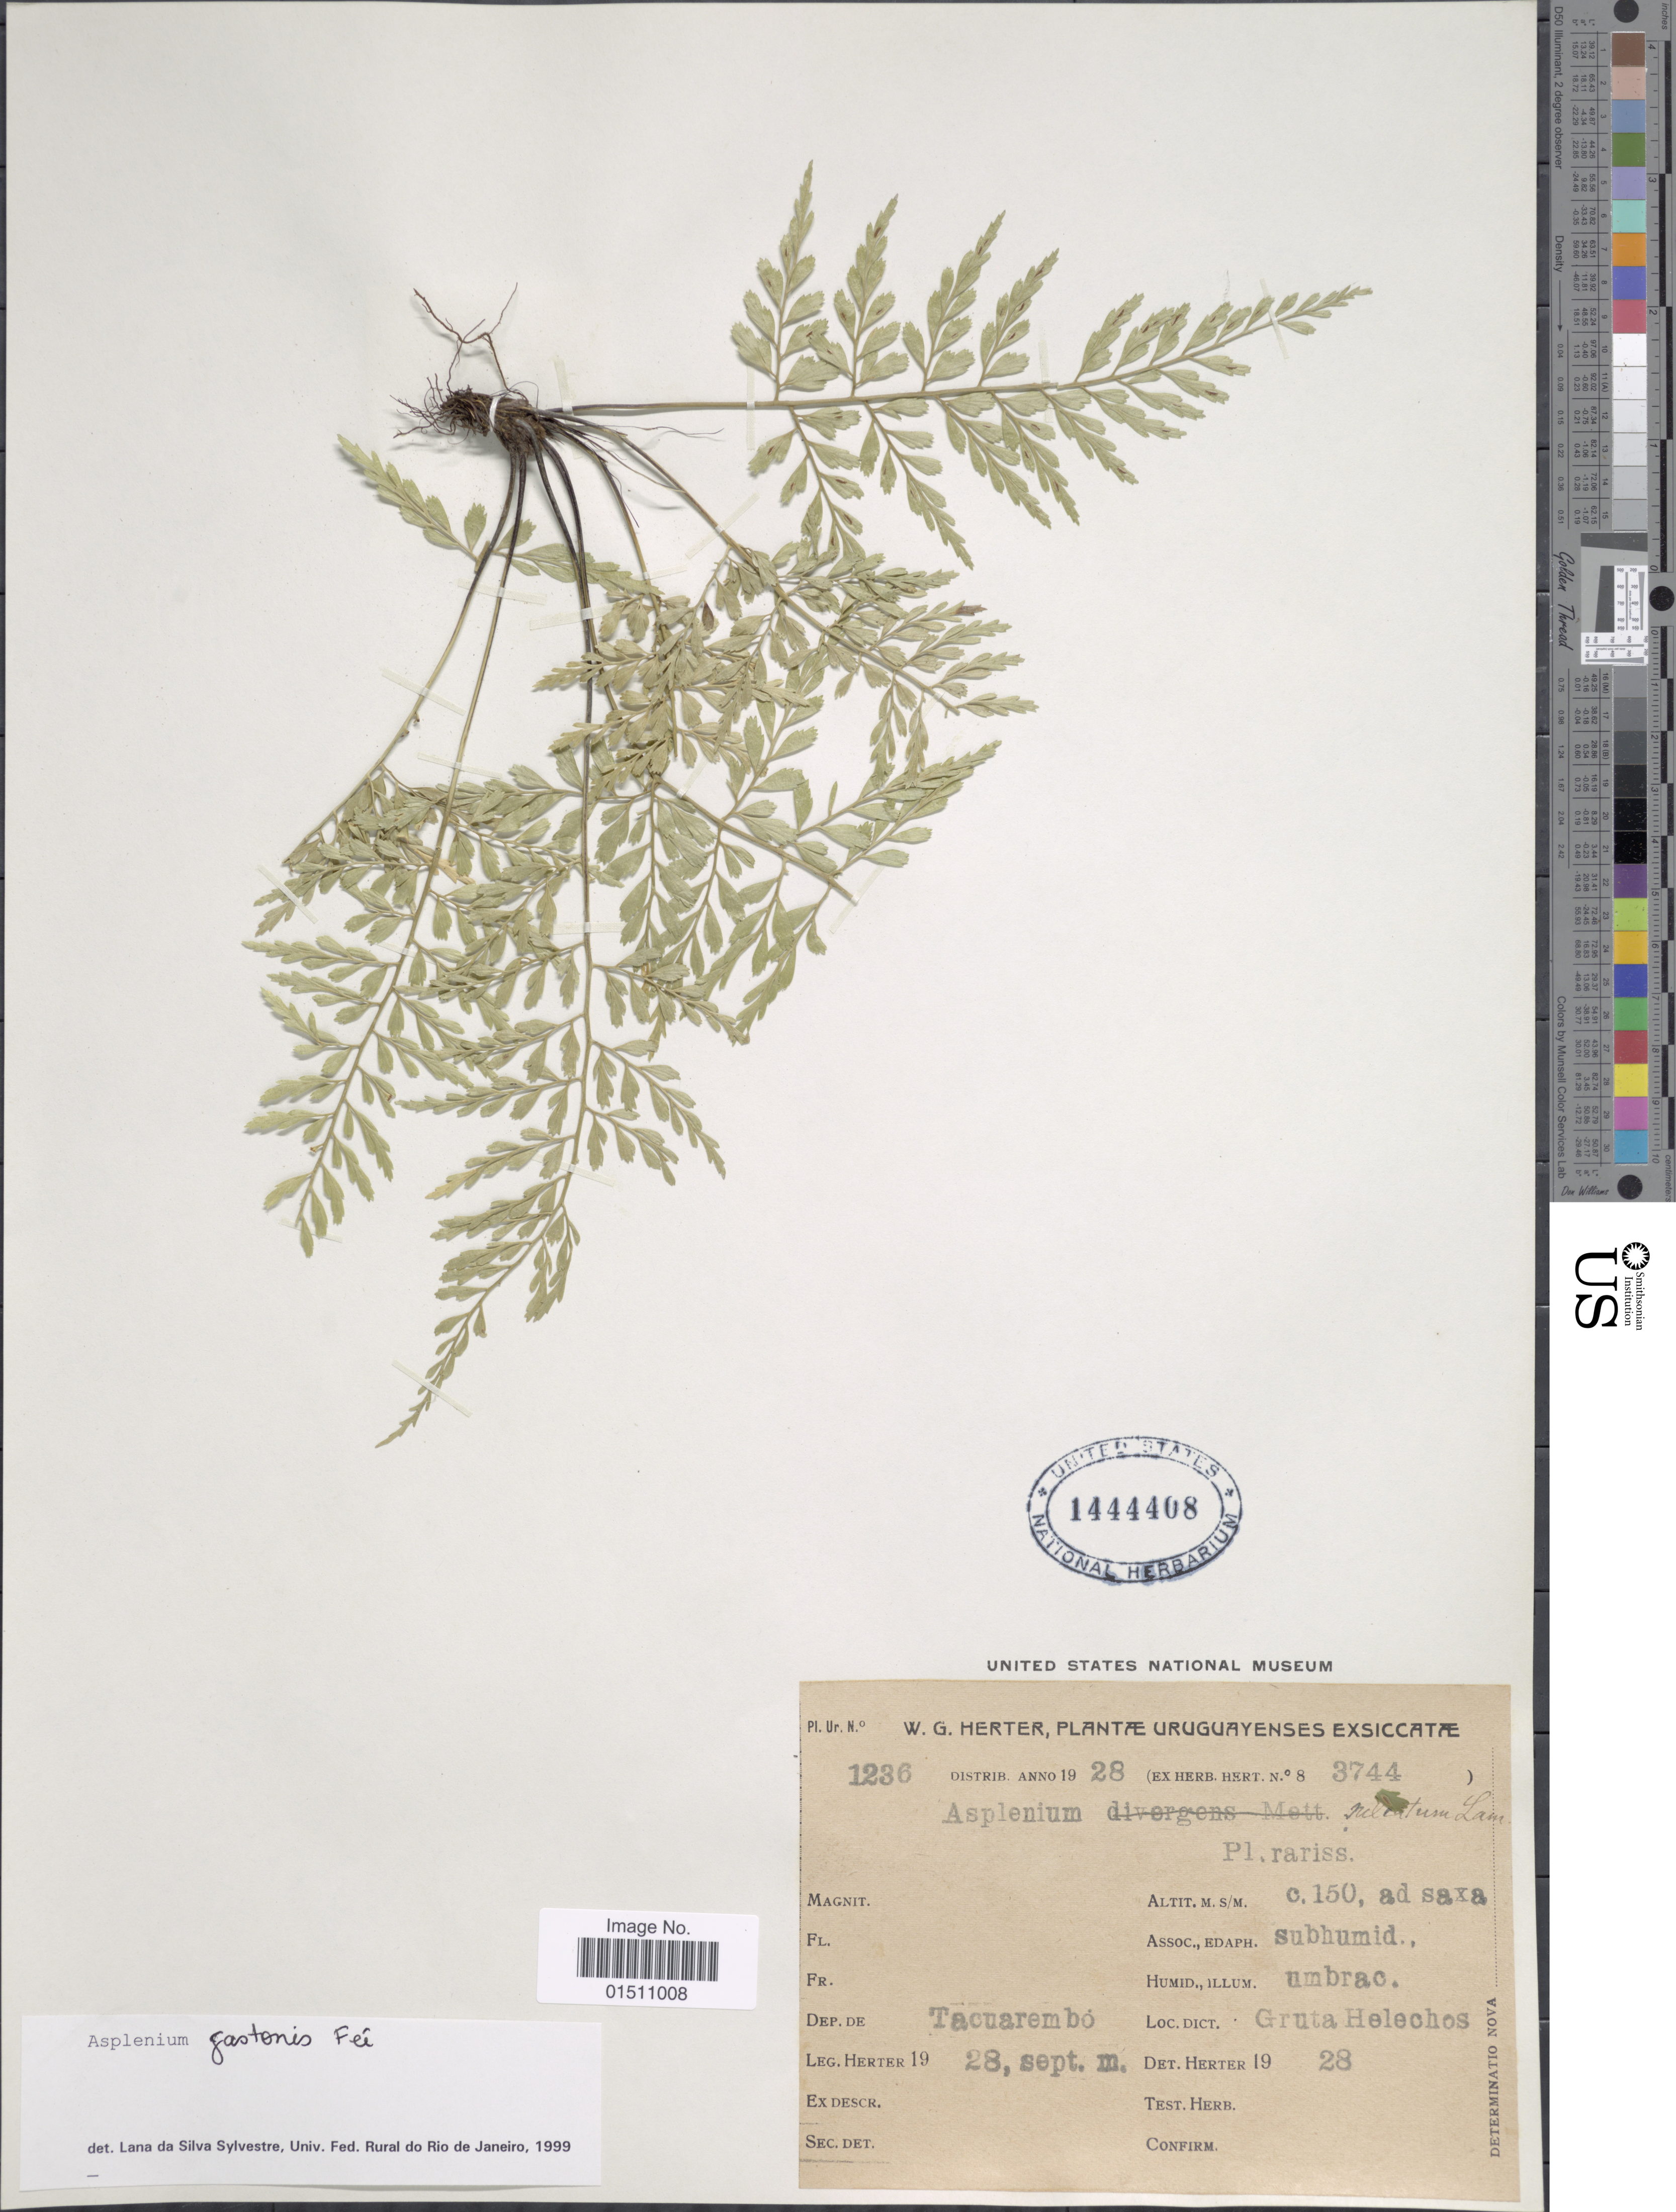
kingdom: Plantae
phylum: Tracheophyta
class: Polypodiopsida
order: Polypodiales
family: Aspleniaceae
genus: Asplenium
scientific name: Asplenium gastonis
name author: Fée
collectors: W. G. Herter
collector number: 1236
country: Uruguay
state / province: Tacuarembó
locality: Uruguayenses, Gruta Helechos, Dep. de Tacuarembo.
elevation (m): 150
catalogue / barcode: US 1444408